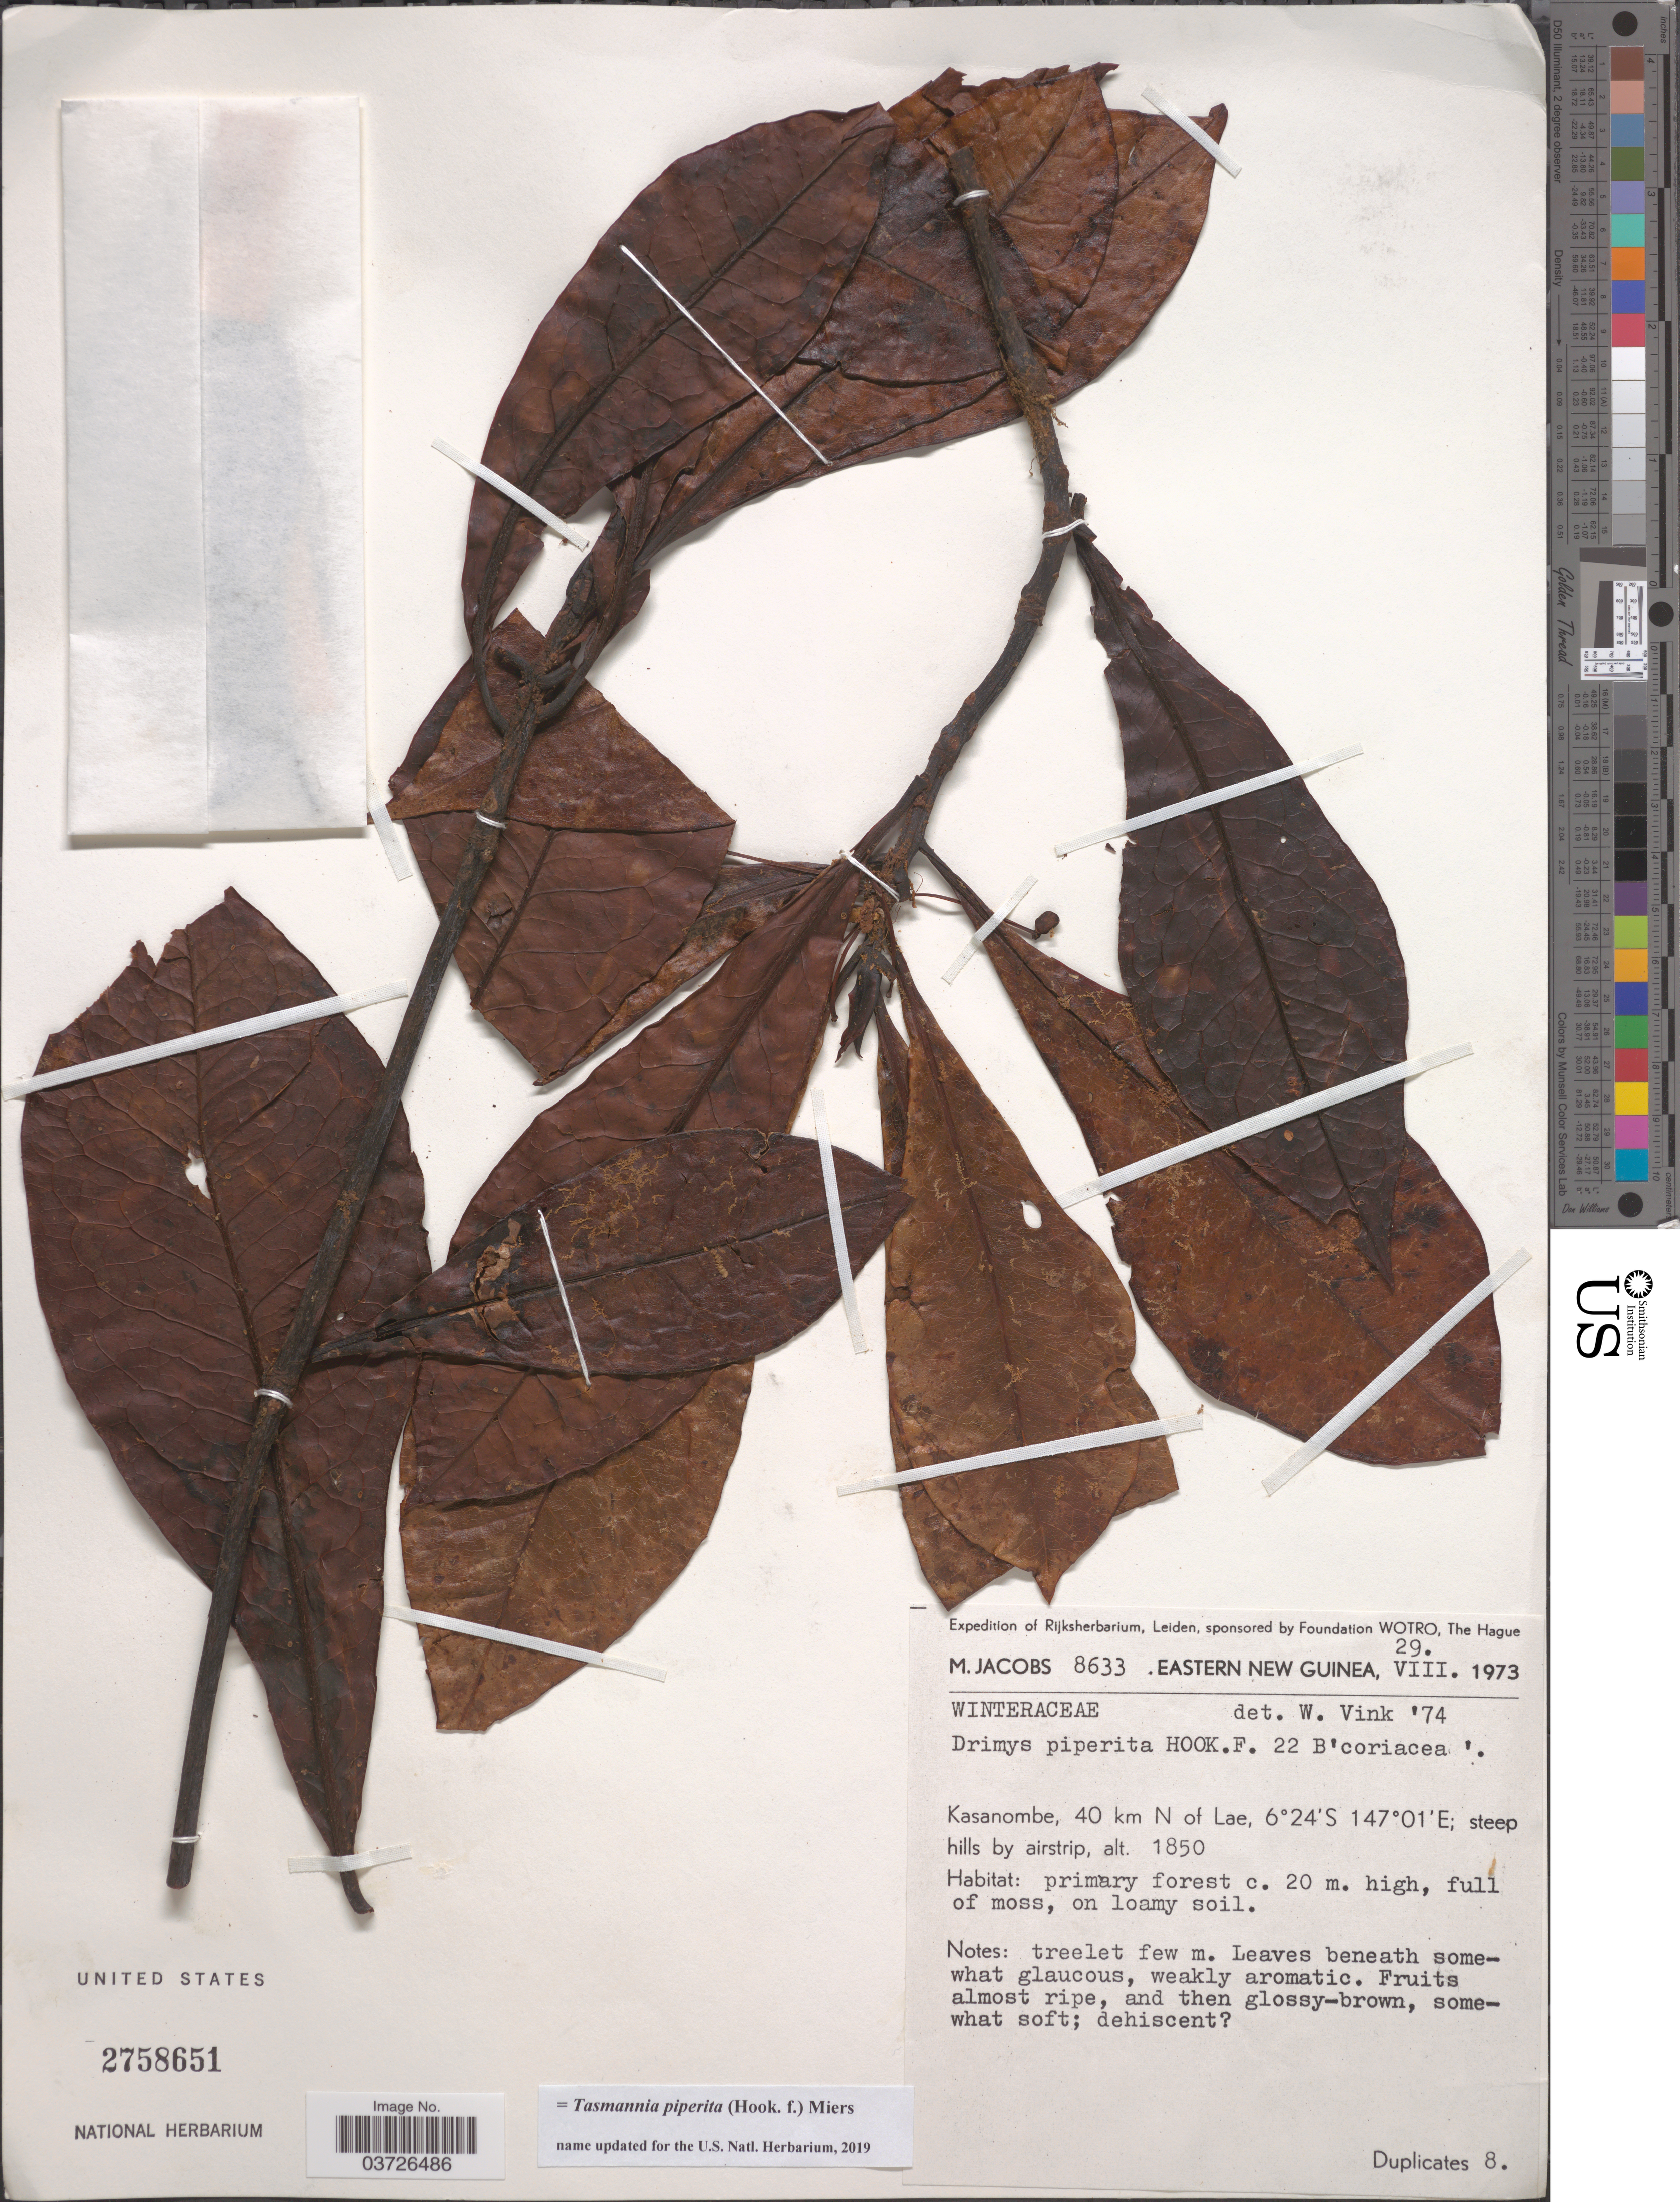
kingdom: Plantae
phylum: Tracheophyta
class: Magnoliopsida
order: Canellales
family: Winteraceae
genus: Tasmannia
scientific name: Tasmannia piperita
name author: (Hook. f.) Miers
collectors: M. Jacobs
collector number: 8633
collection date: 1973-08-29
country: Papua New Guinea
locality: Eastern New Guinea. Kasanombe, 40 km N of Lae.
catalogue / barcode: US 2758651